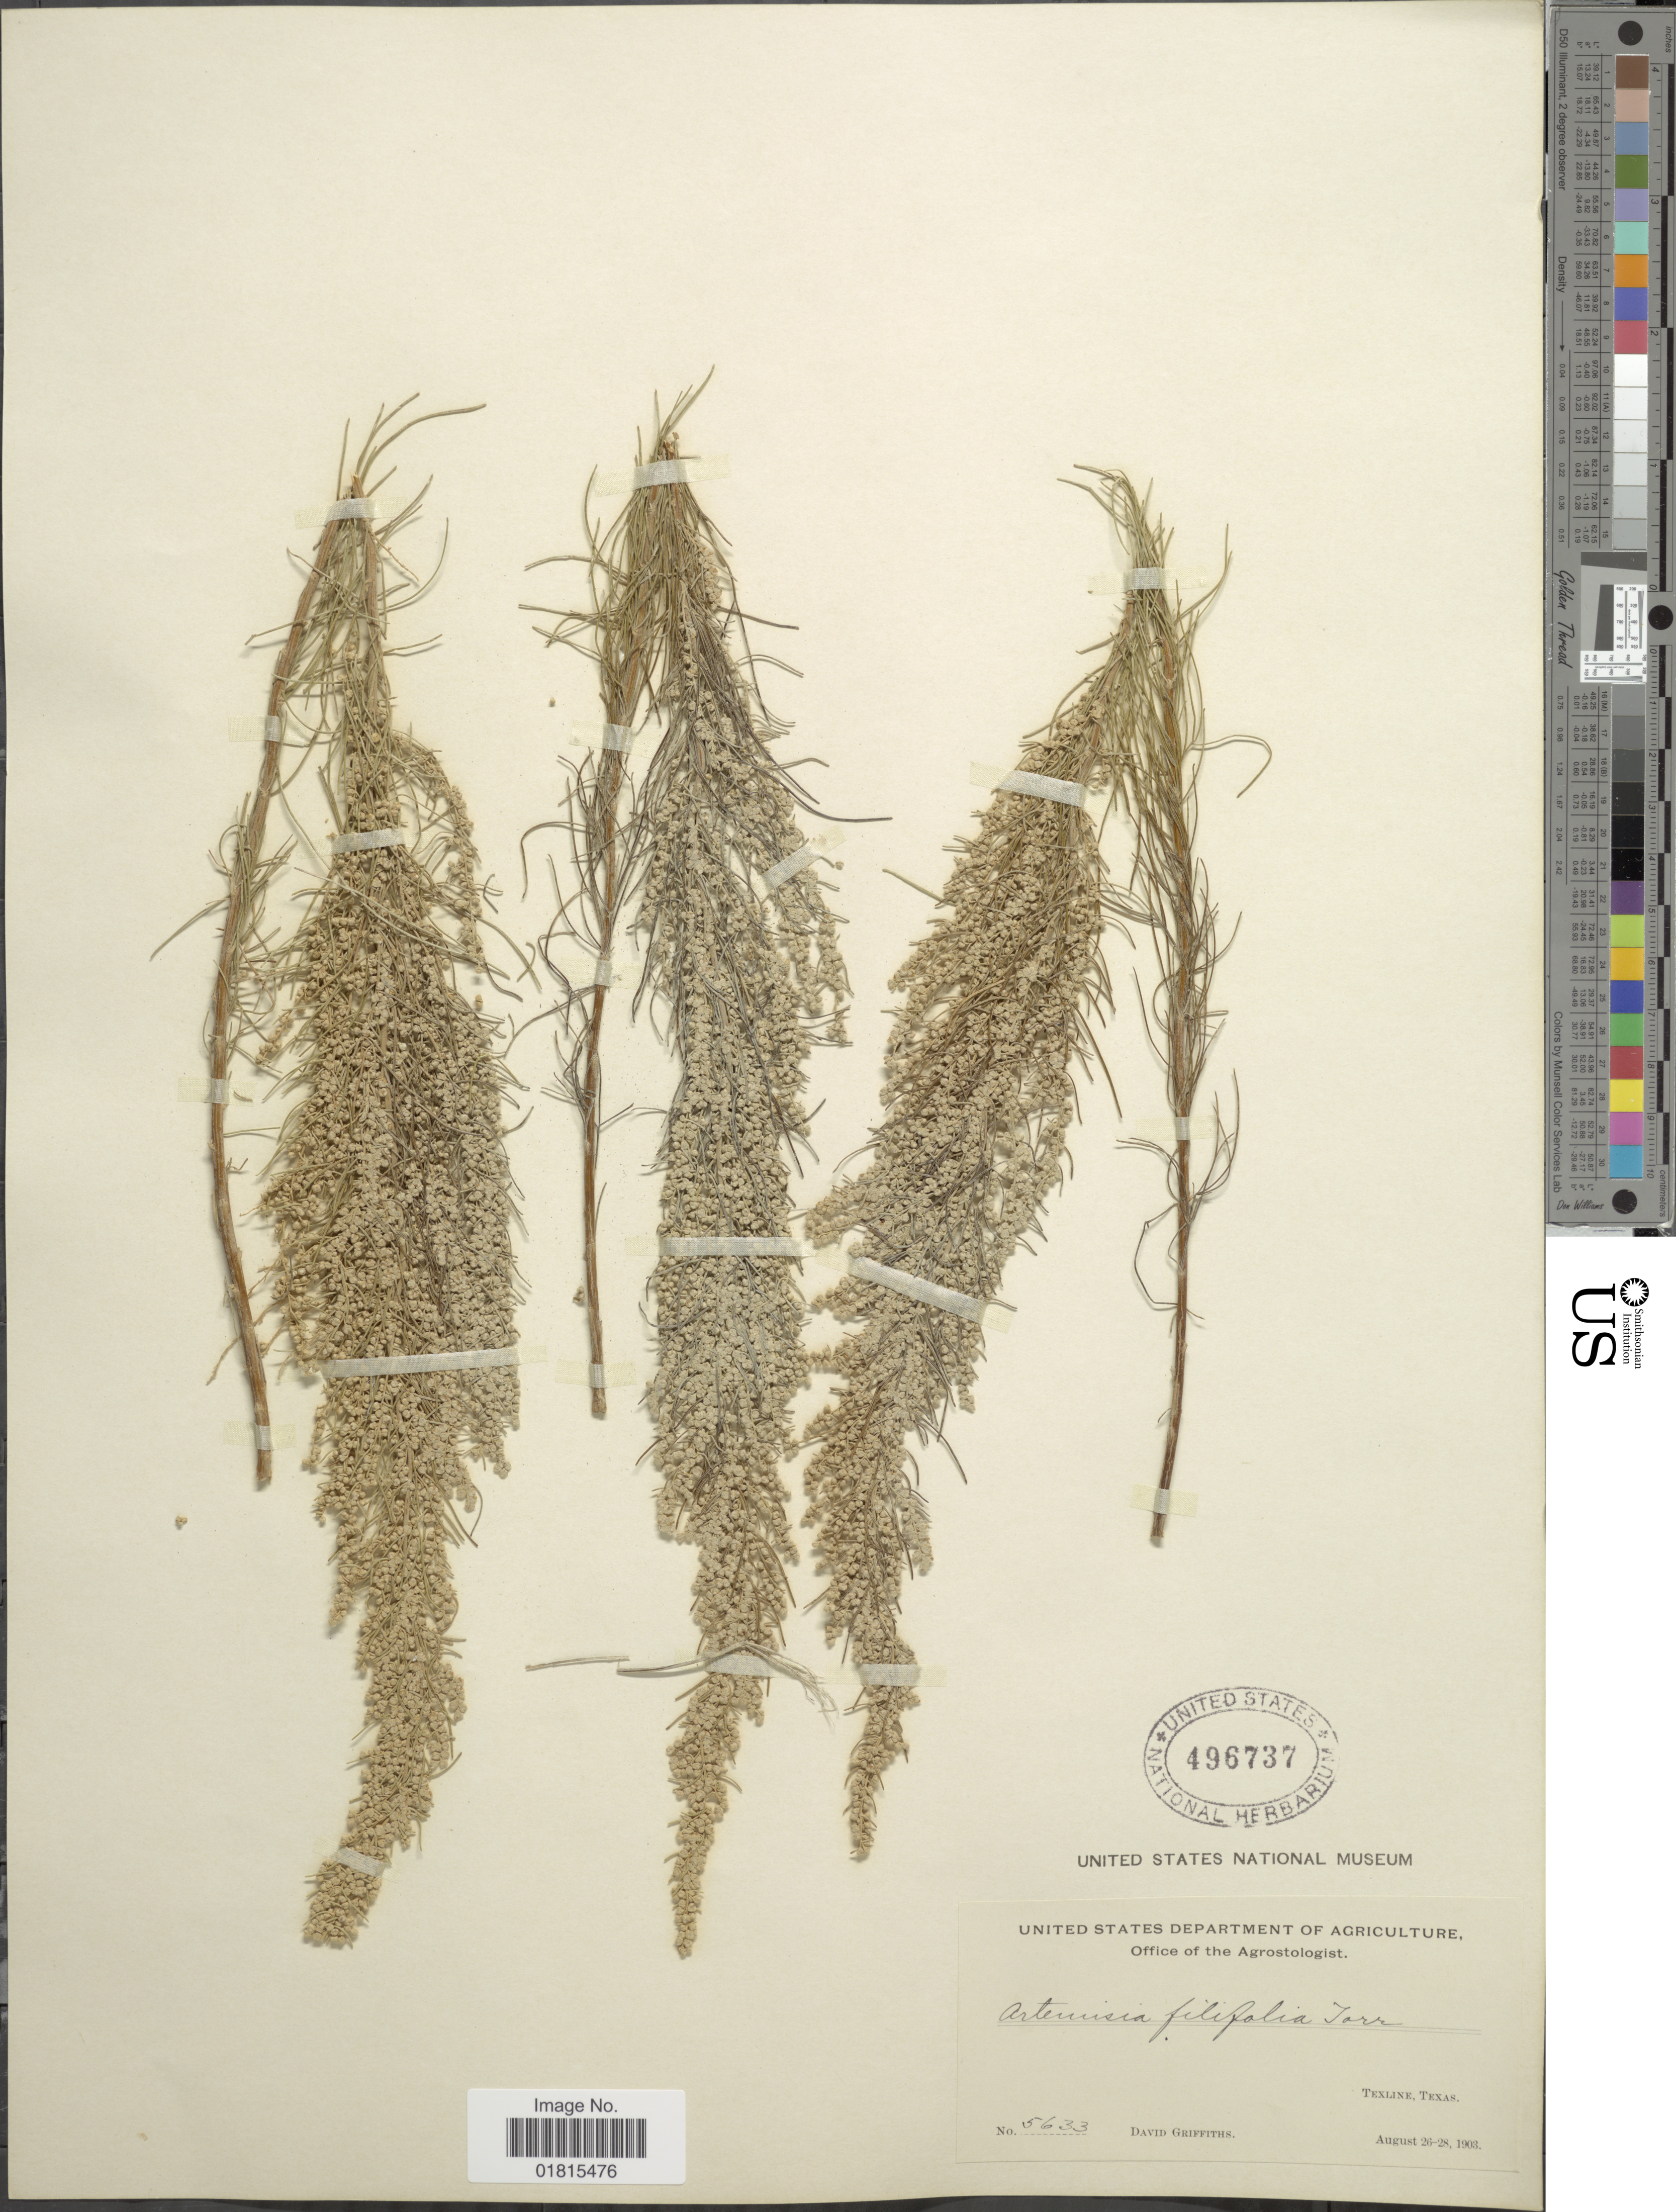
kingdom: Plantae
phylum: Tracheophyta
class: Magnoliopsida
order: Asterales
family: Asteraceae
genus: Artemisia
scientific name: Artemisia filifolia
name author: Torr.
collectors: D. Griffiths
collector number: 5633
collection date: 1903-08-26/1903-08-28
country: United States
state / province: Texas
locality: Texline, Texas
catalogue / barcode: US 496737